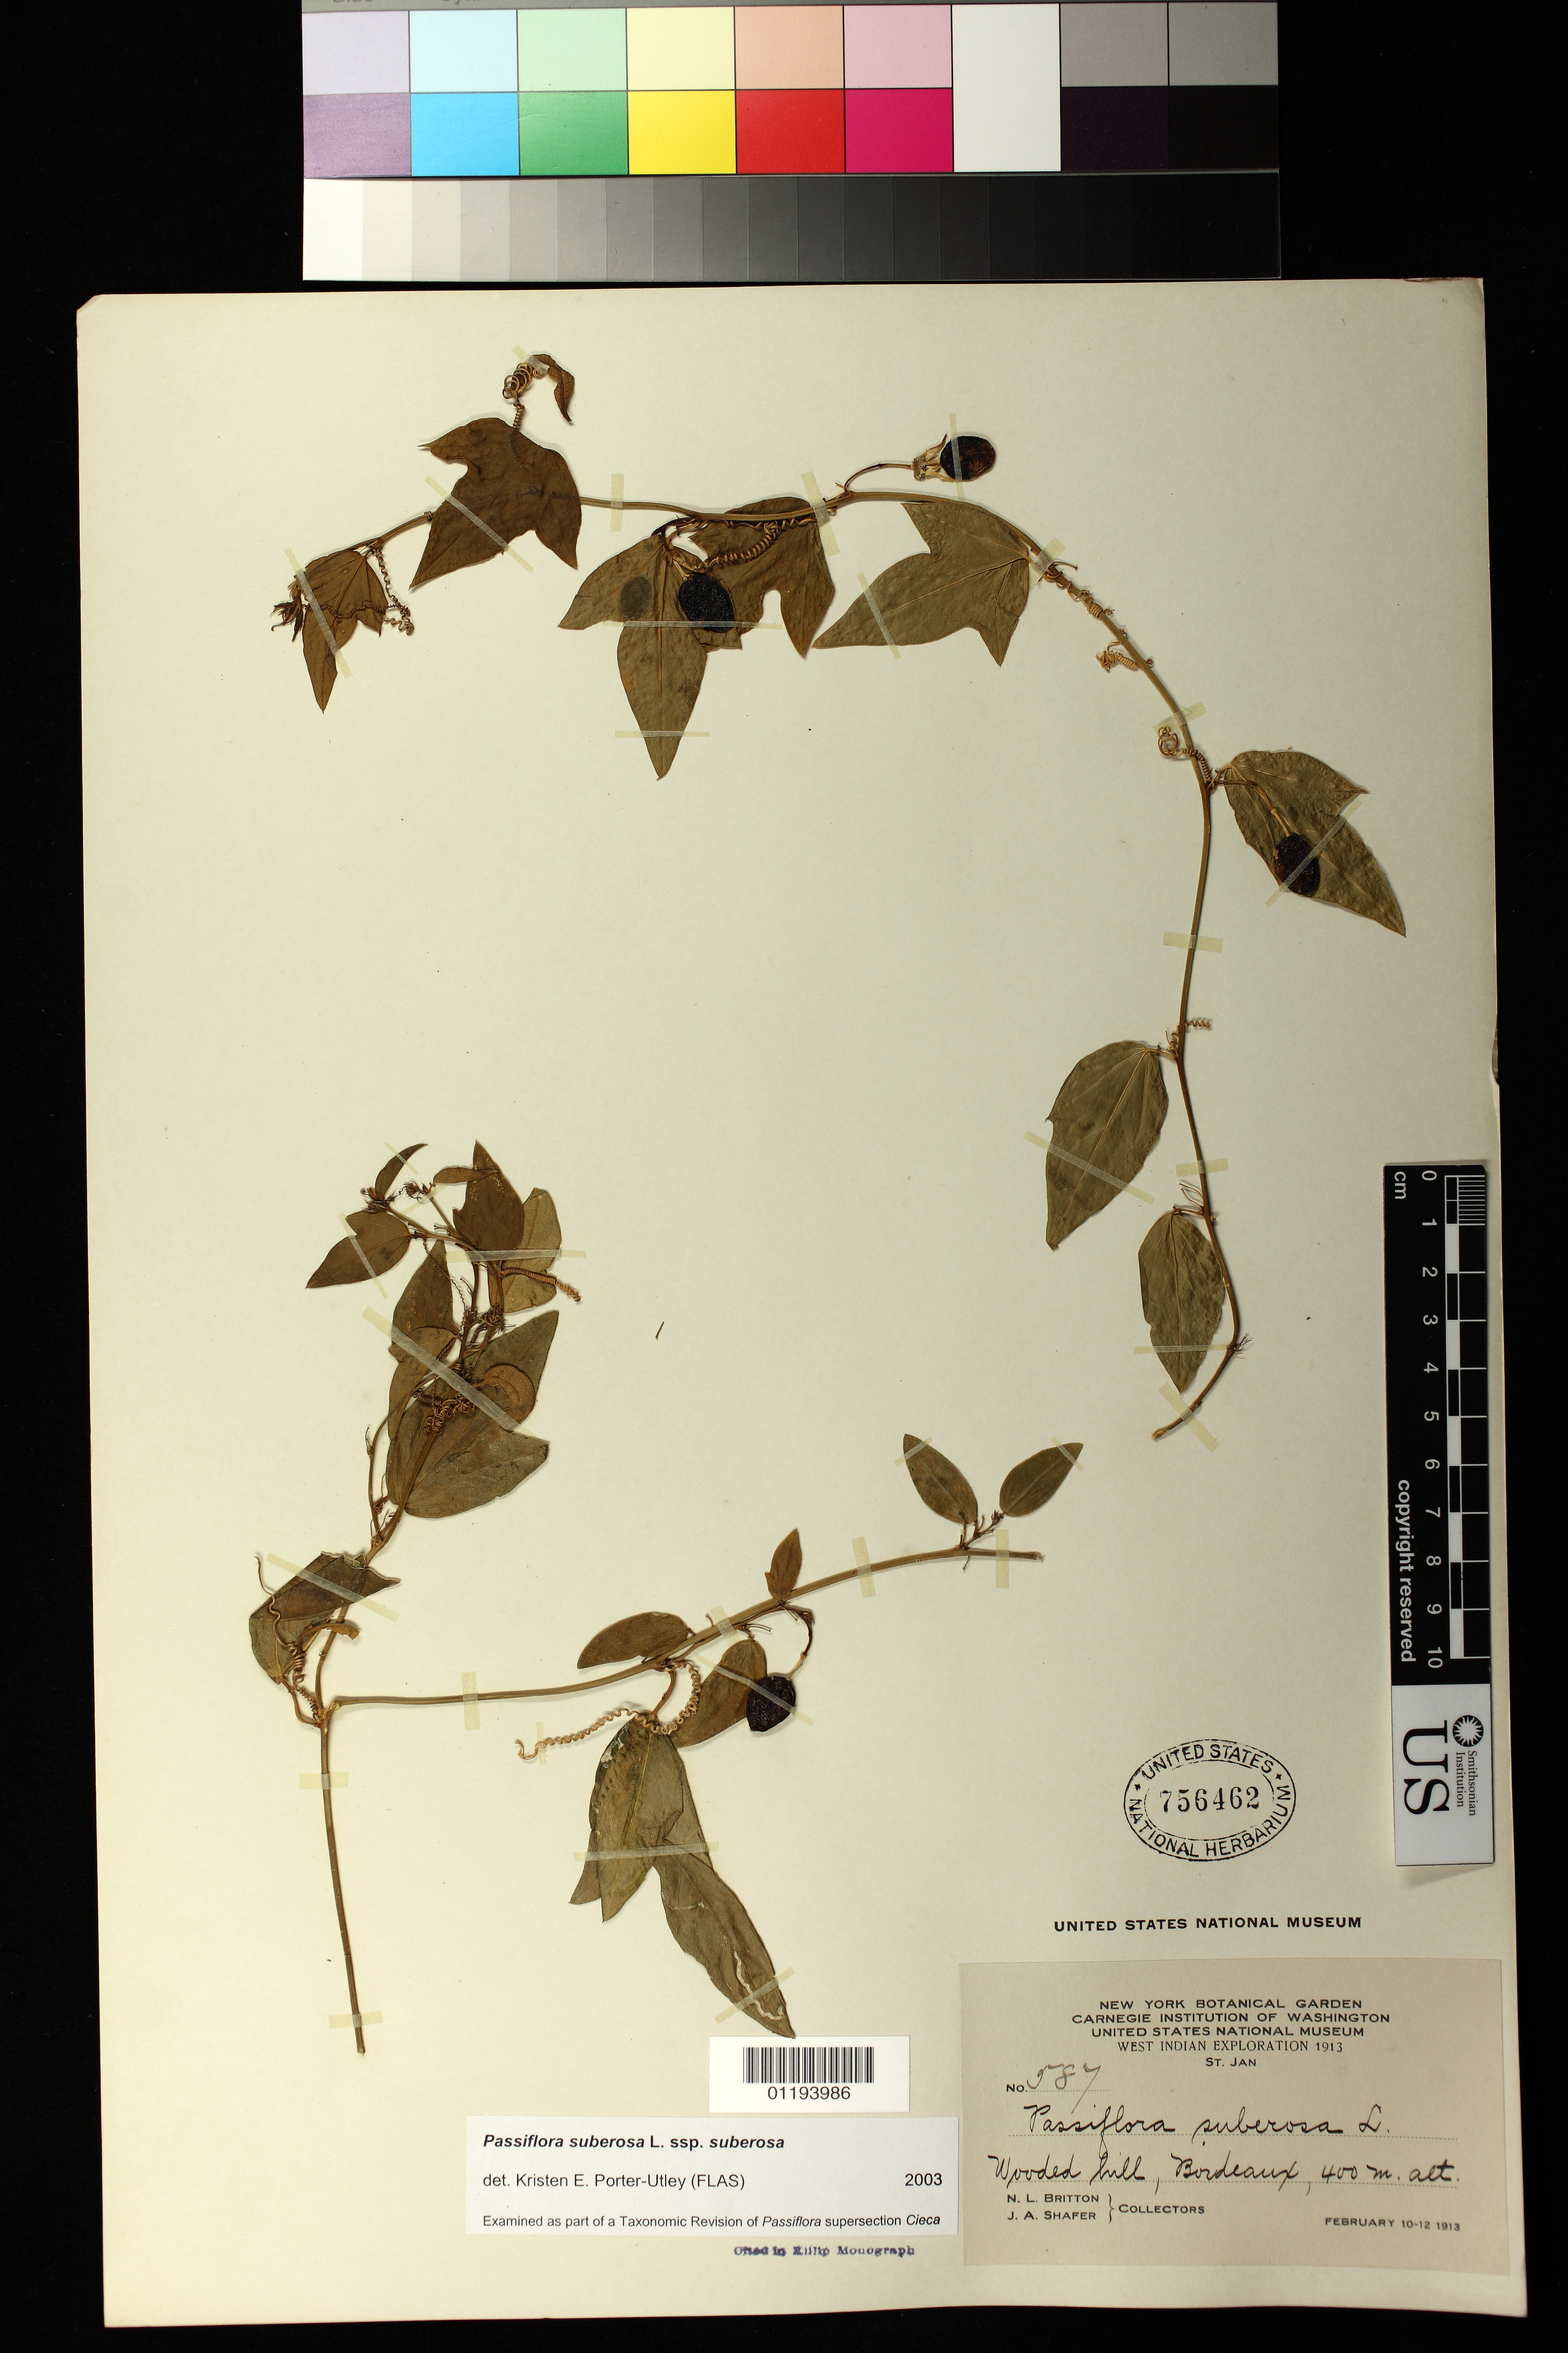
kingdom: Plantae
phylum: Tracheophyta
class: Magnoliopsida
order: Malpighiales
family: Passifloraceae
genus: Passiflora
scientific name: Passiflora suberosa subsp. suberosa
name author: L.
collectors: N. Britton & J. A. Shafer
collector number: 587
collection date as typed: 1913 Feb 10 1913 Feb 12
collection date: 1913-02-10/1913-02-12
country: U.S. Virgin Islands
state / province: Saint John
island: St. John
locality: U.S. Virgin Islands: Bordeaux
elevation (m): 400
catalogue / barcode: US 756462